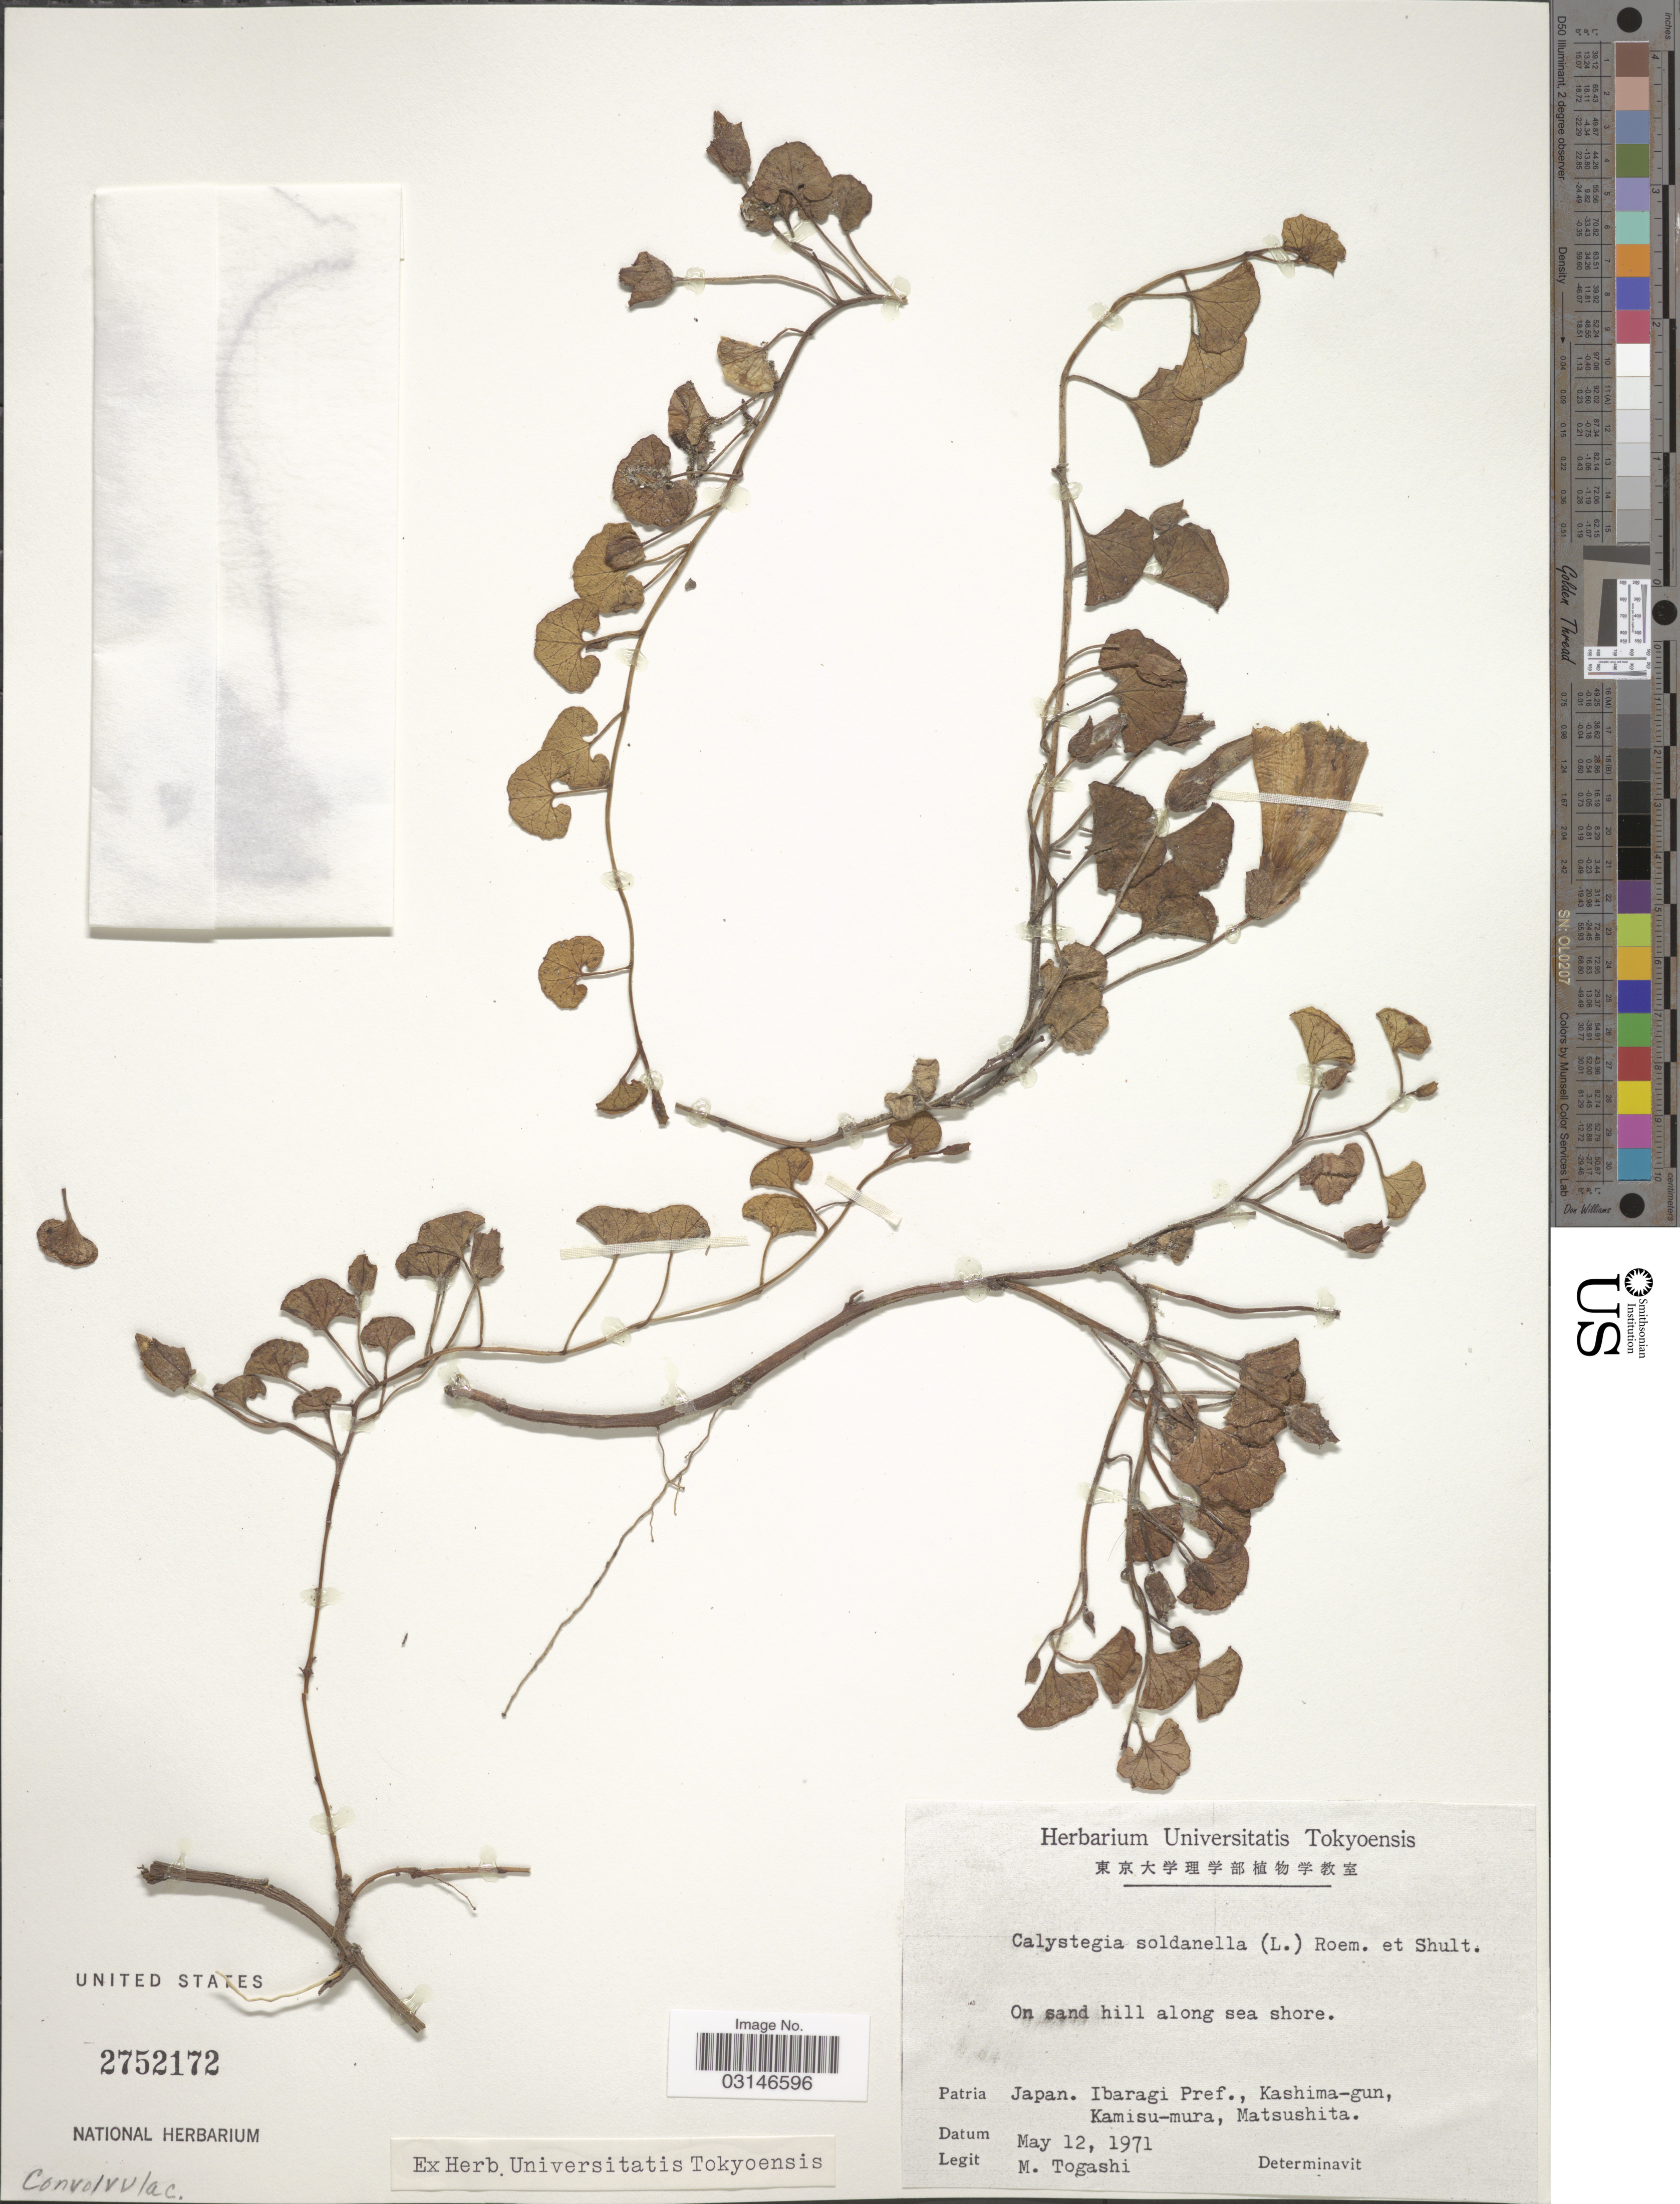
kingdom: Plantae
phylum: Tracheophyta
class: Magnoliopsida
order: Solanales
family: Convolvulaceae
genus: Calystegia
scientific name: Calystegia soldanella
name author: (L.) R. Br.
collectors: M. Togashi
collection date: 1971-05-12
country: Japan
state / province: Ibaraki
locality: Patria Japan. Ibaragi Pref., Kashima-gun, Kamisu-mura, Matsushita.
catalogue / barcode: US 2752172